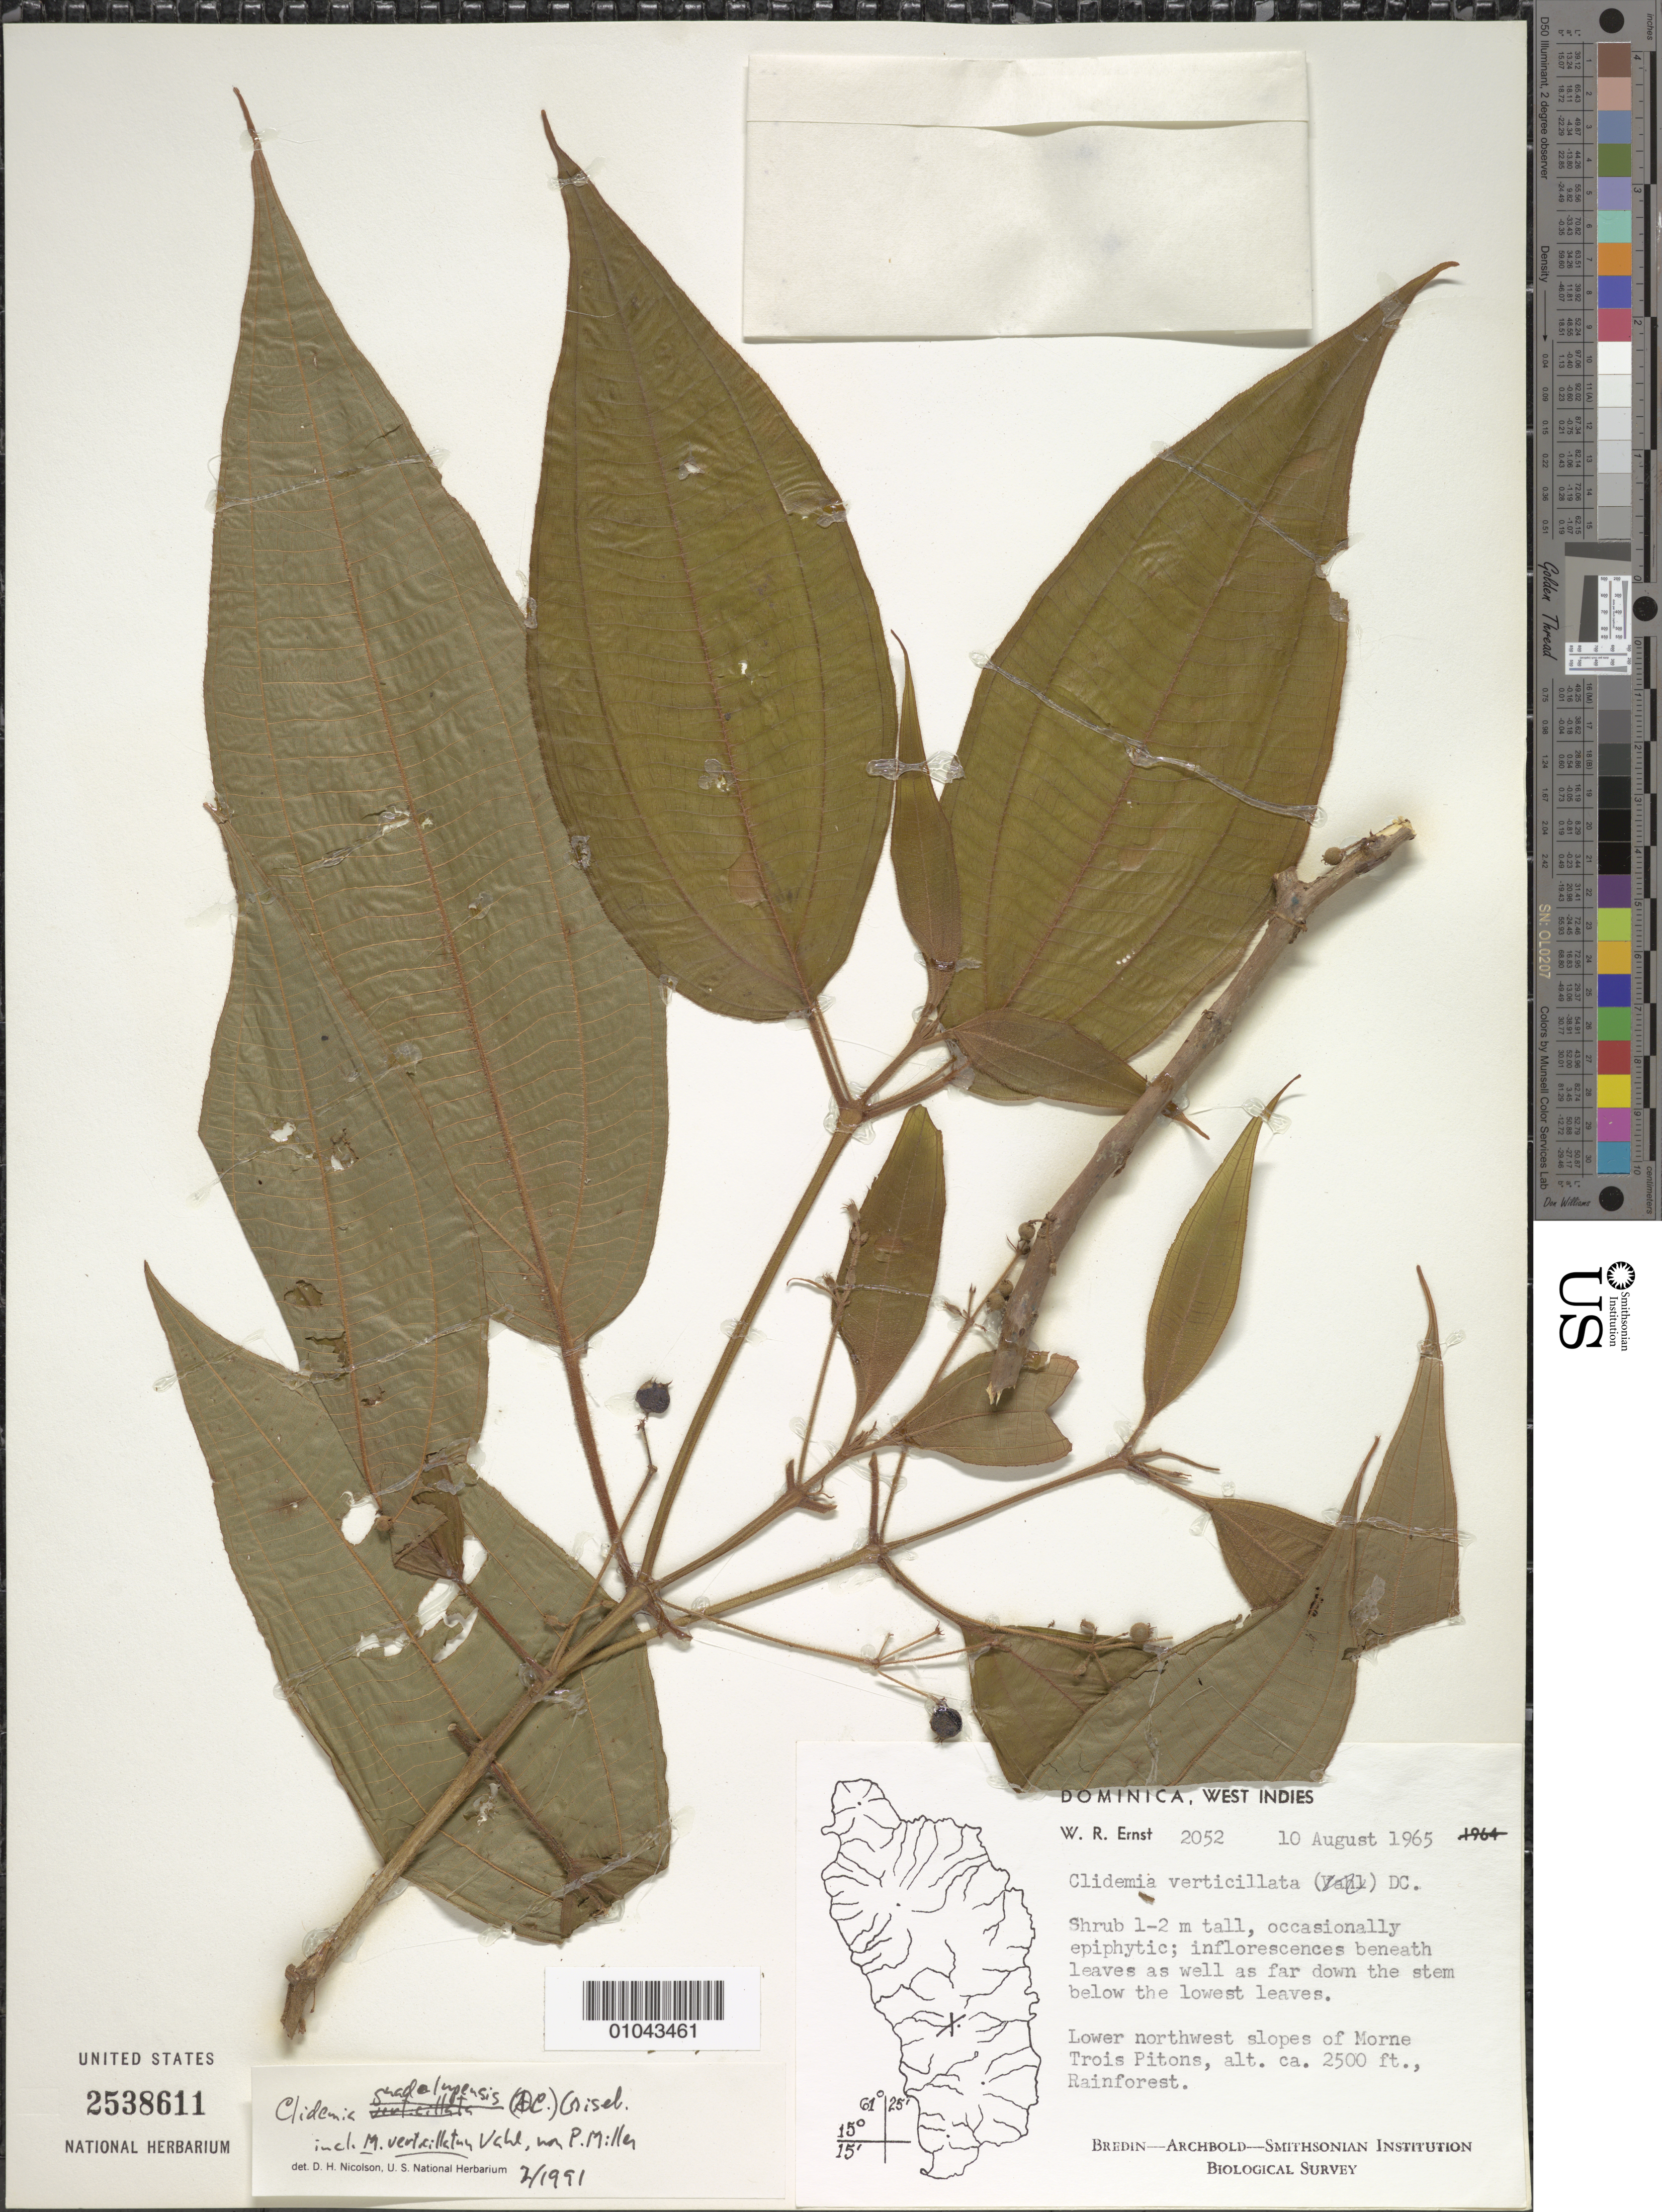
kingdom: Plantae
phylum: Tracheophyta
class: Magnoliopsida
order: Myrtales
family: Melastomataceae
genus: Clidemia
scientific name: Clidemia guadaloupensis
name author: (DC.) Griseb.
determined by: Nicolson, Dan H.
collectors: W. R. Ernst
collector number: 2052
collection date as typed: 10 Aug 1965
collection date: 1965-08-10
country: Dominica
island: Dominica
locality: Morne Trois Pitons, lower NW slopes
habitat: Rainforest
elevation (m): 762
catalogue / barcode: US 2538611